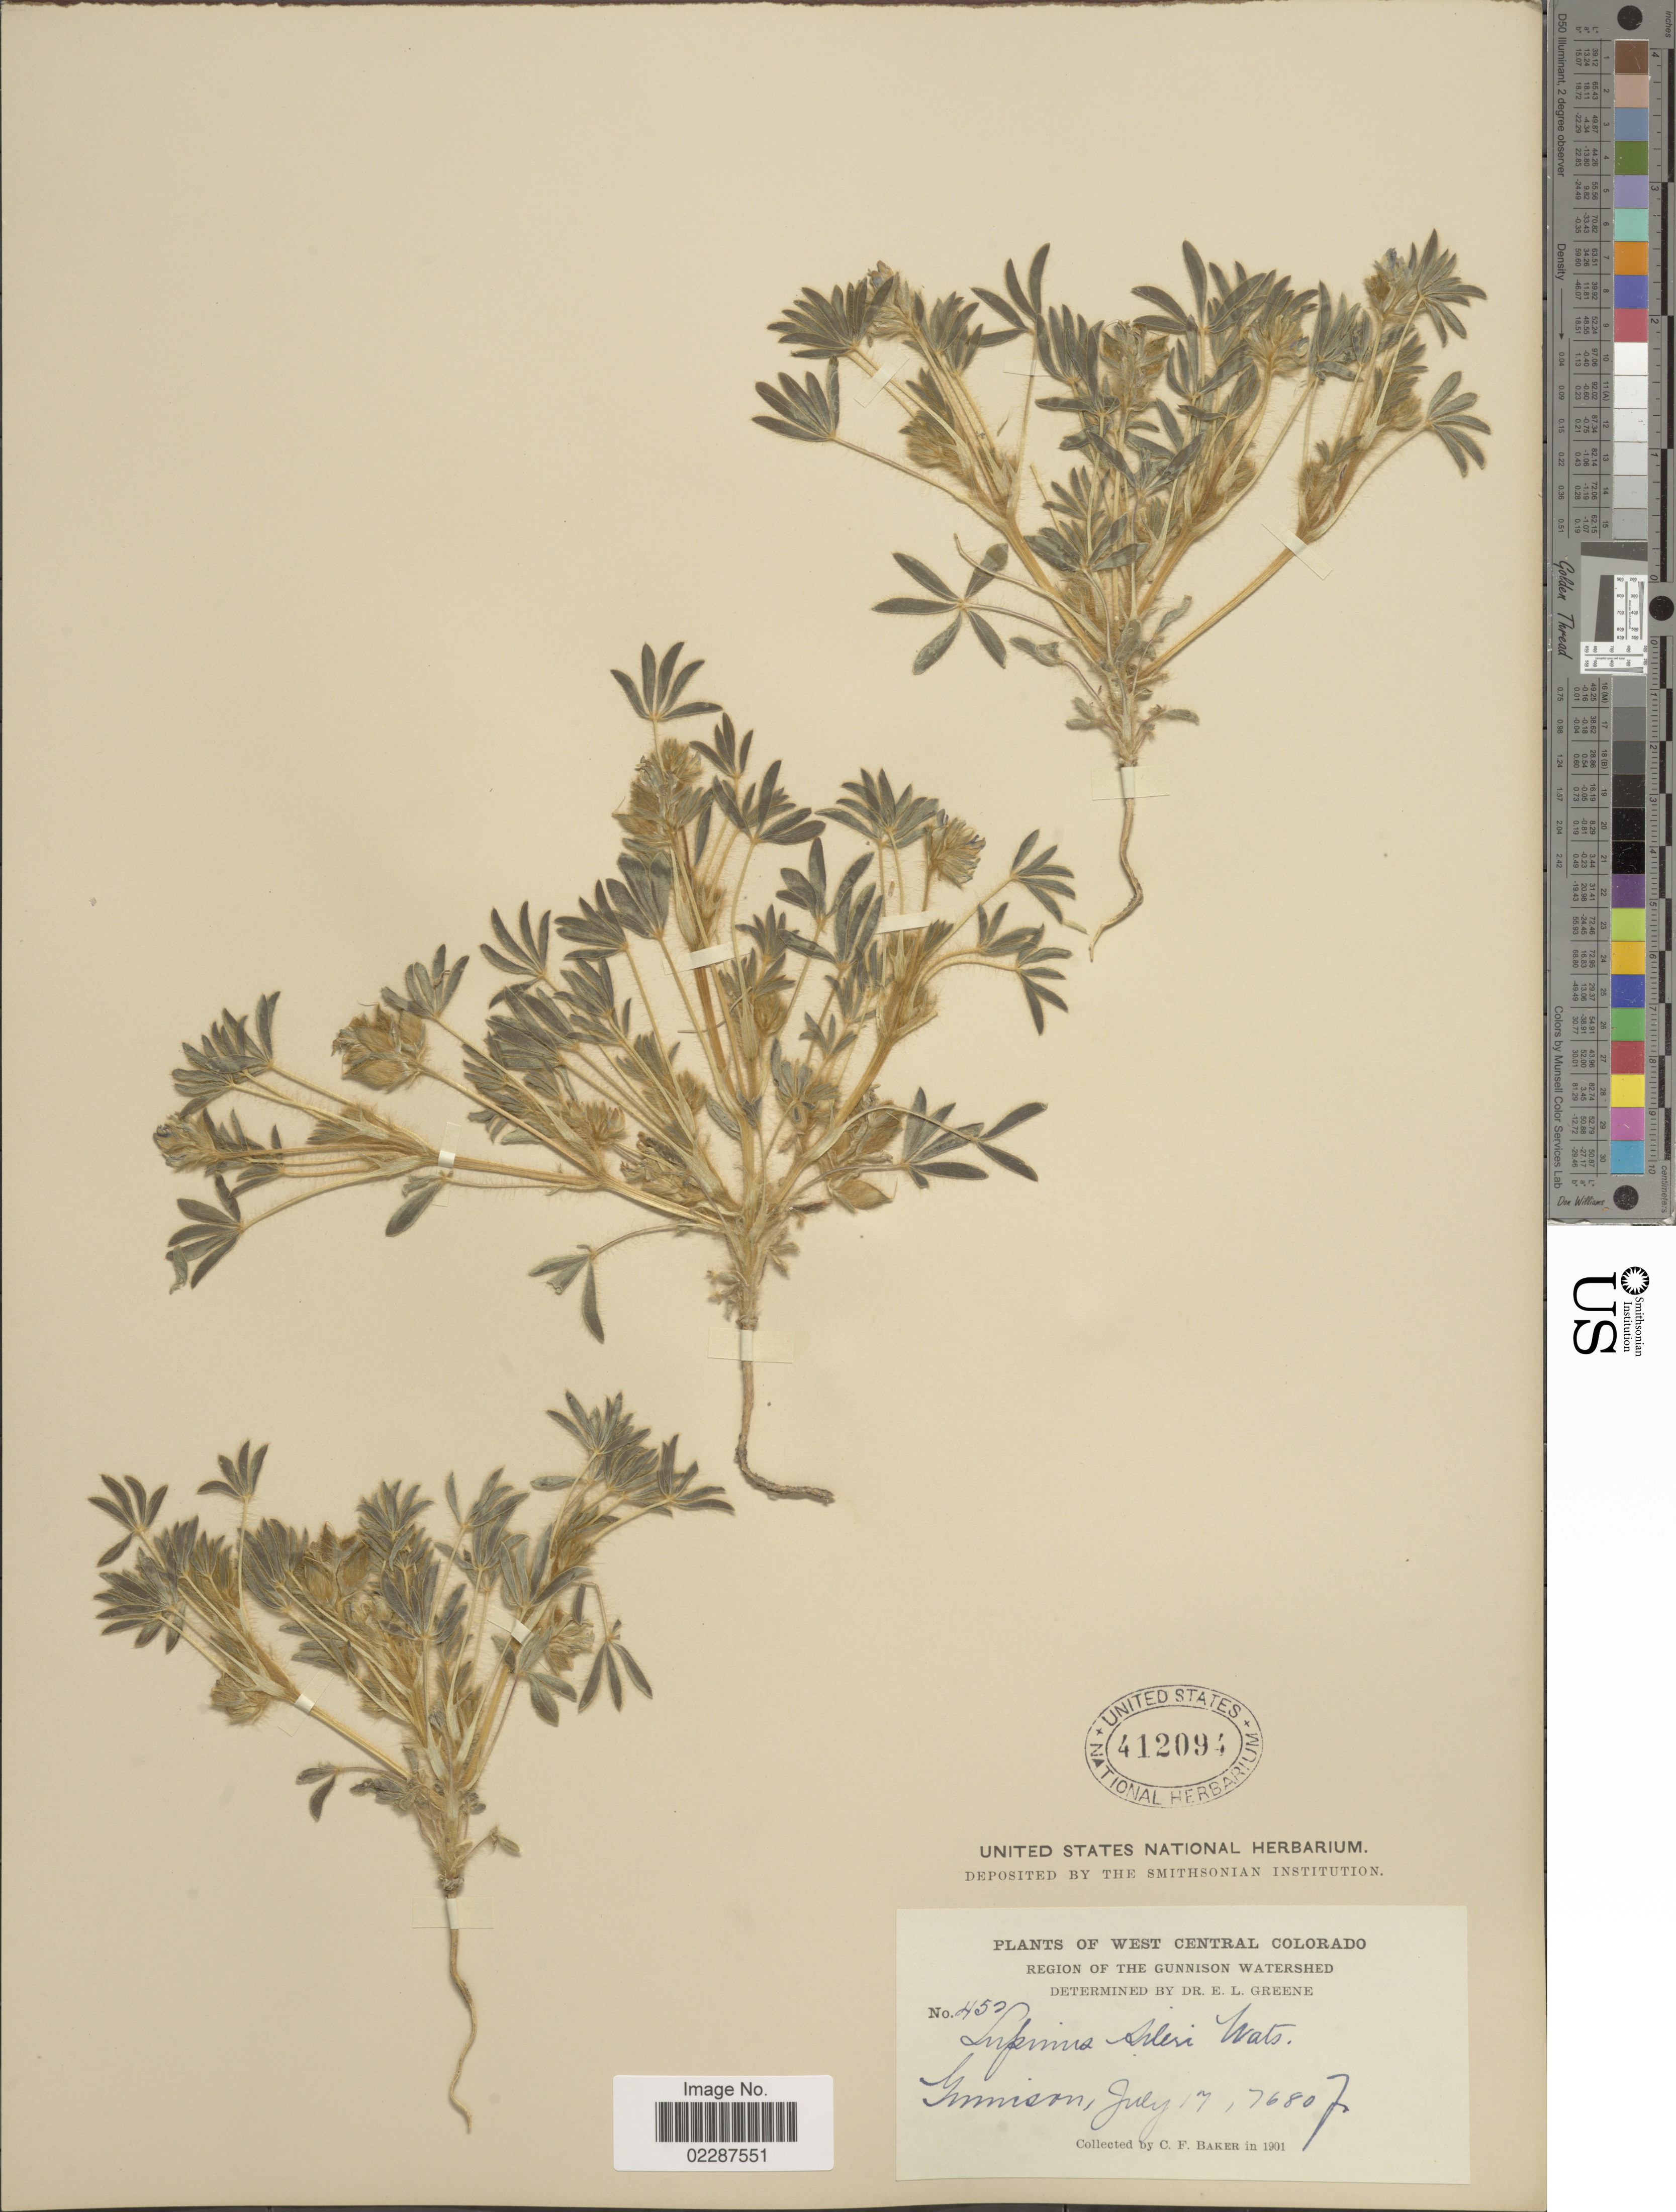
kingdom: Plantae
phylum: Tracheophyta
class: Magnoliopsida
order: Fabales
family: Fabaceae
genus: Lupinus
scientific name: Lupinus sileri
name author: S. Watson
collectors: C. F. Baker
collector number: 452*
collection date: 1901-07-17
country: United States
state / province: Colorado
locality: West Central Colorado, Region of the Gunnison Watershed, Gunnison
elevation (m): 2341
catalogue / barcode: US 412094